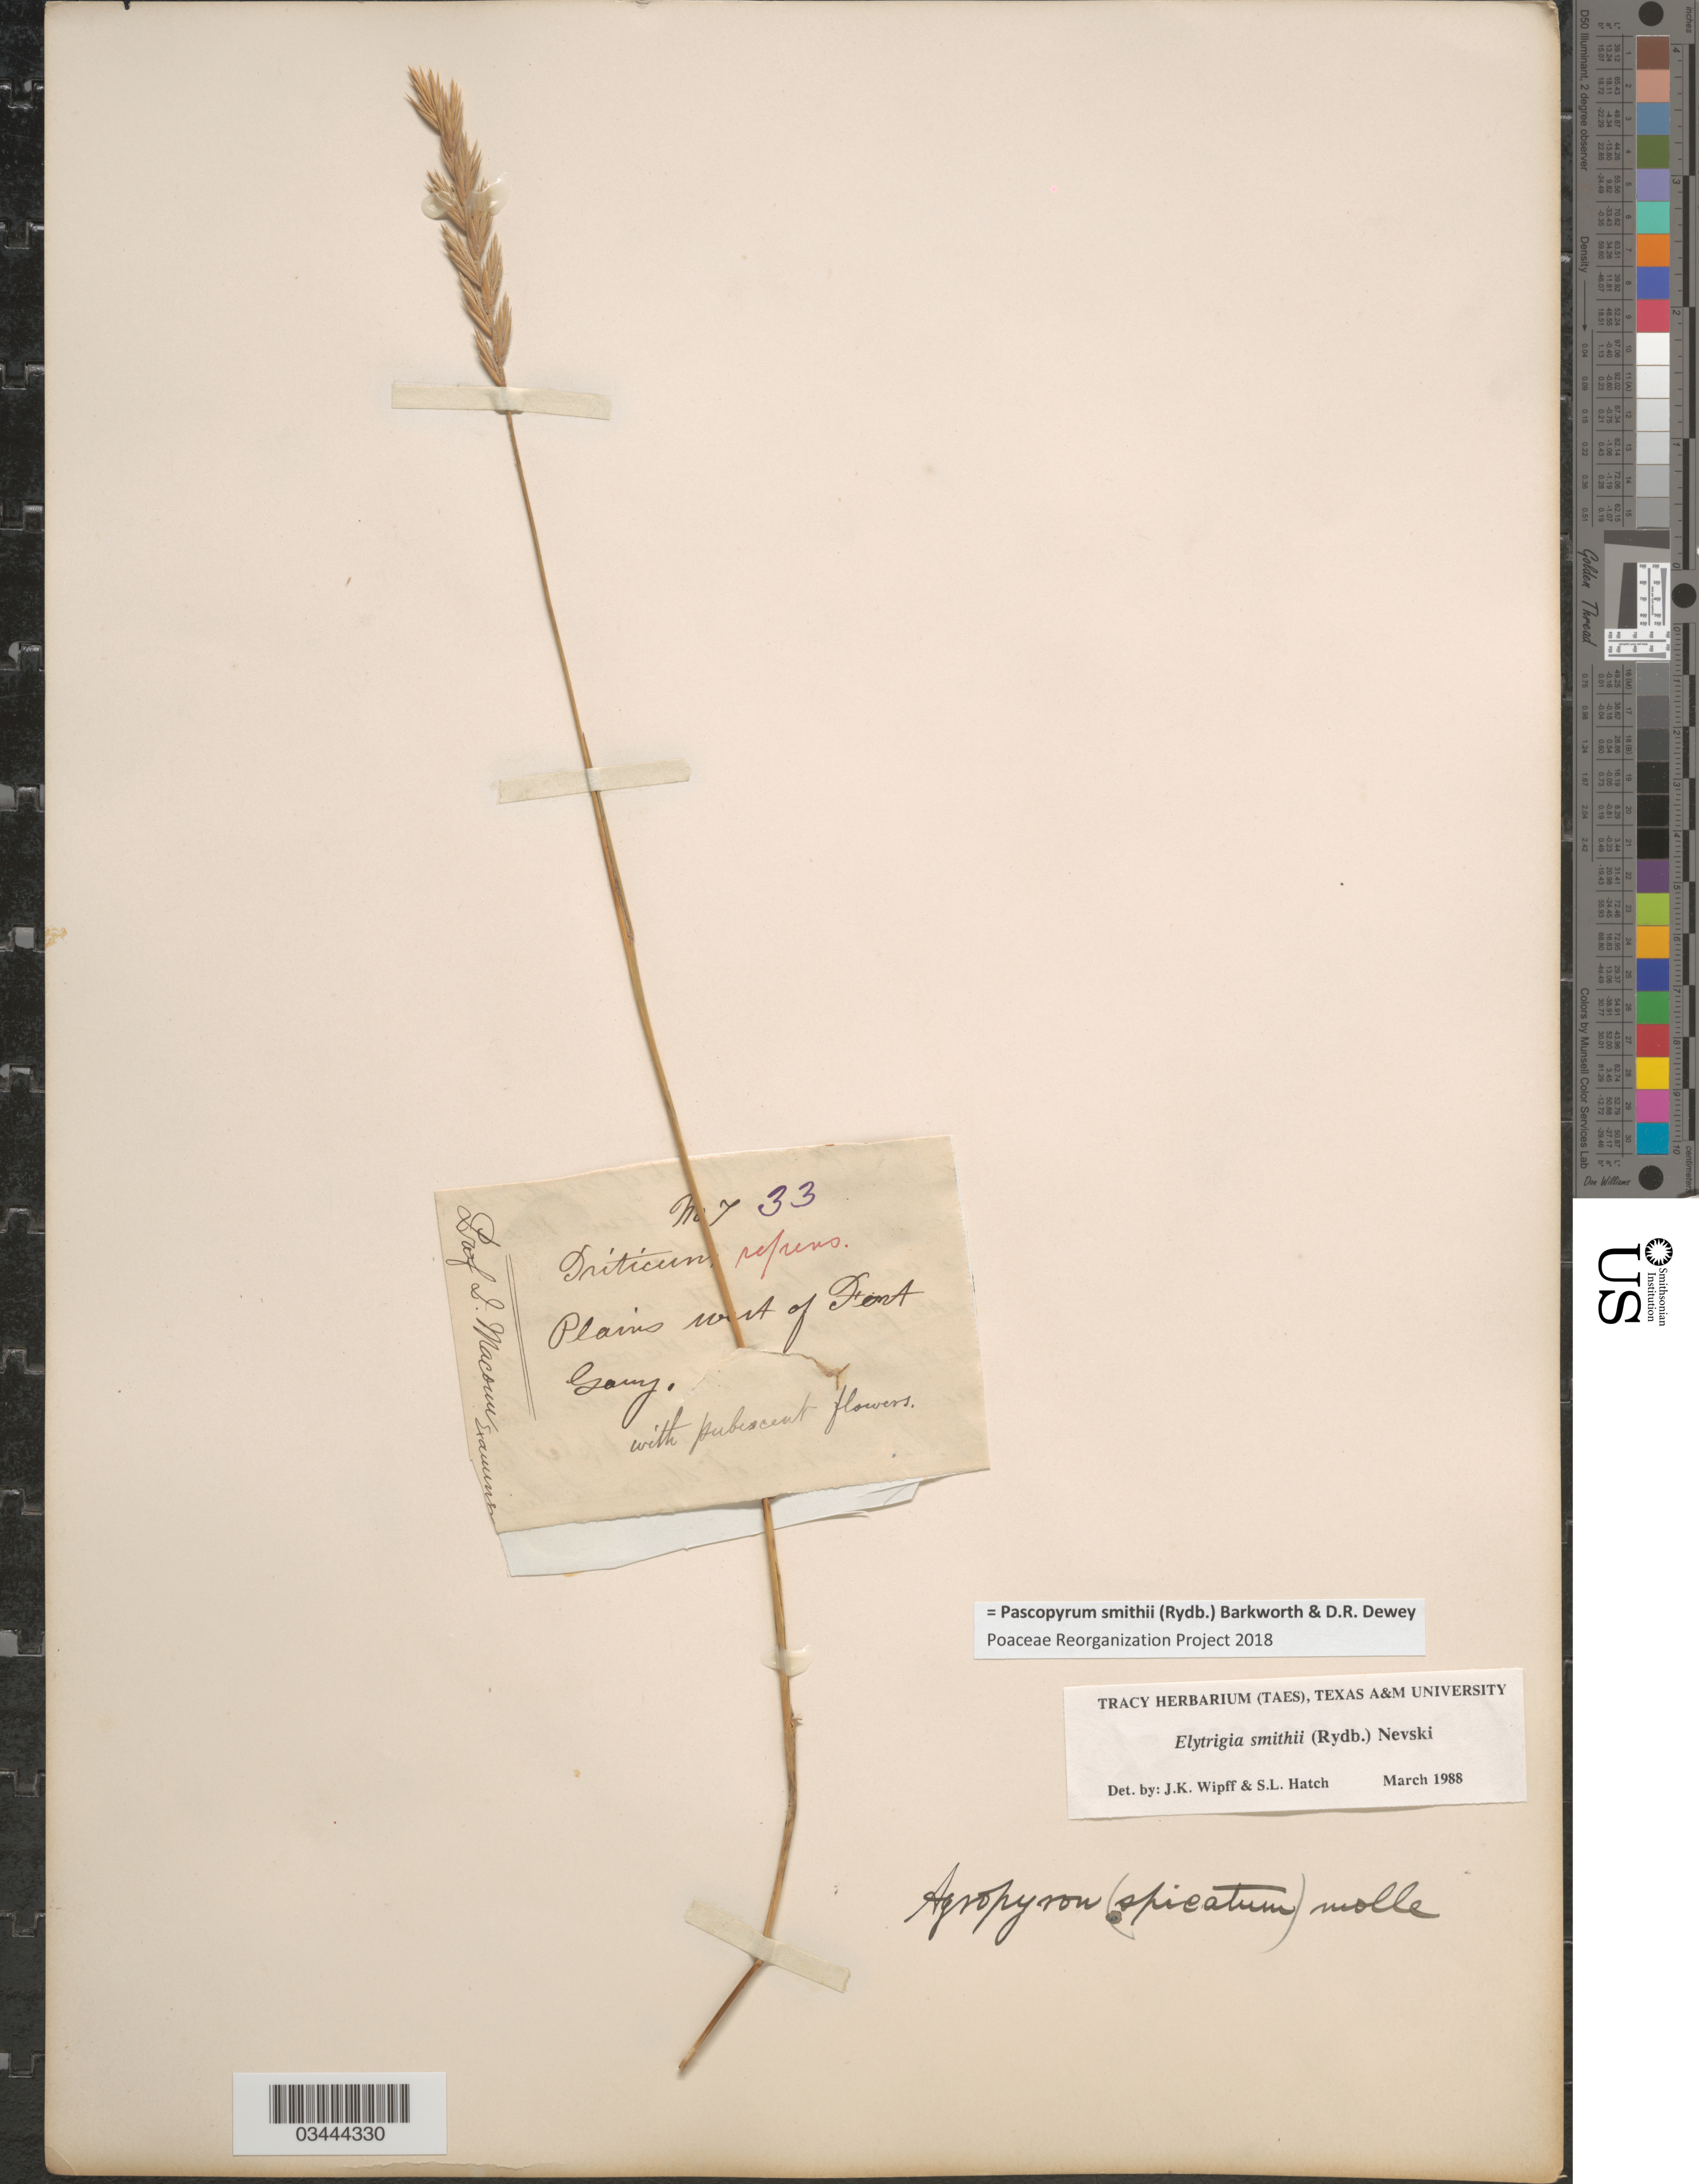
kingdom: Plantae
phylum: Tracheophyta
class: Liliopsida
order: Poales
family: Poaceae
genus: Pascopyrum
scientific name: Pascopyrum smithii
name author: (Rydb.) Barkworth & Dewey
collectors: J. Macoun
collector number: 733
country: Canada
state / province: Manitoba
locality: Plains west of Fort Garry.